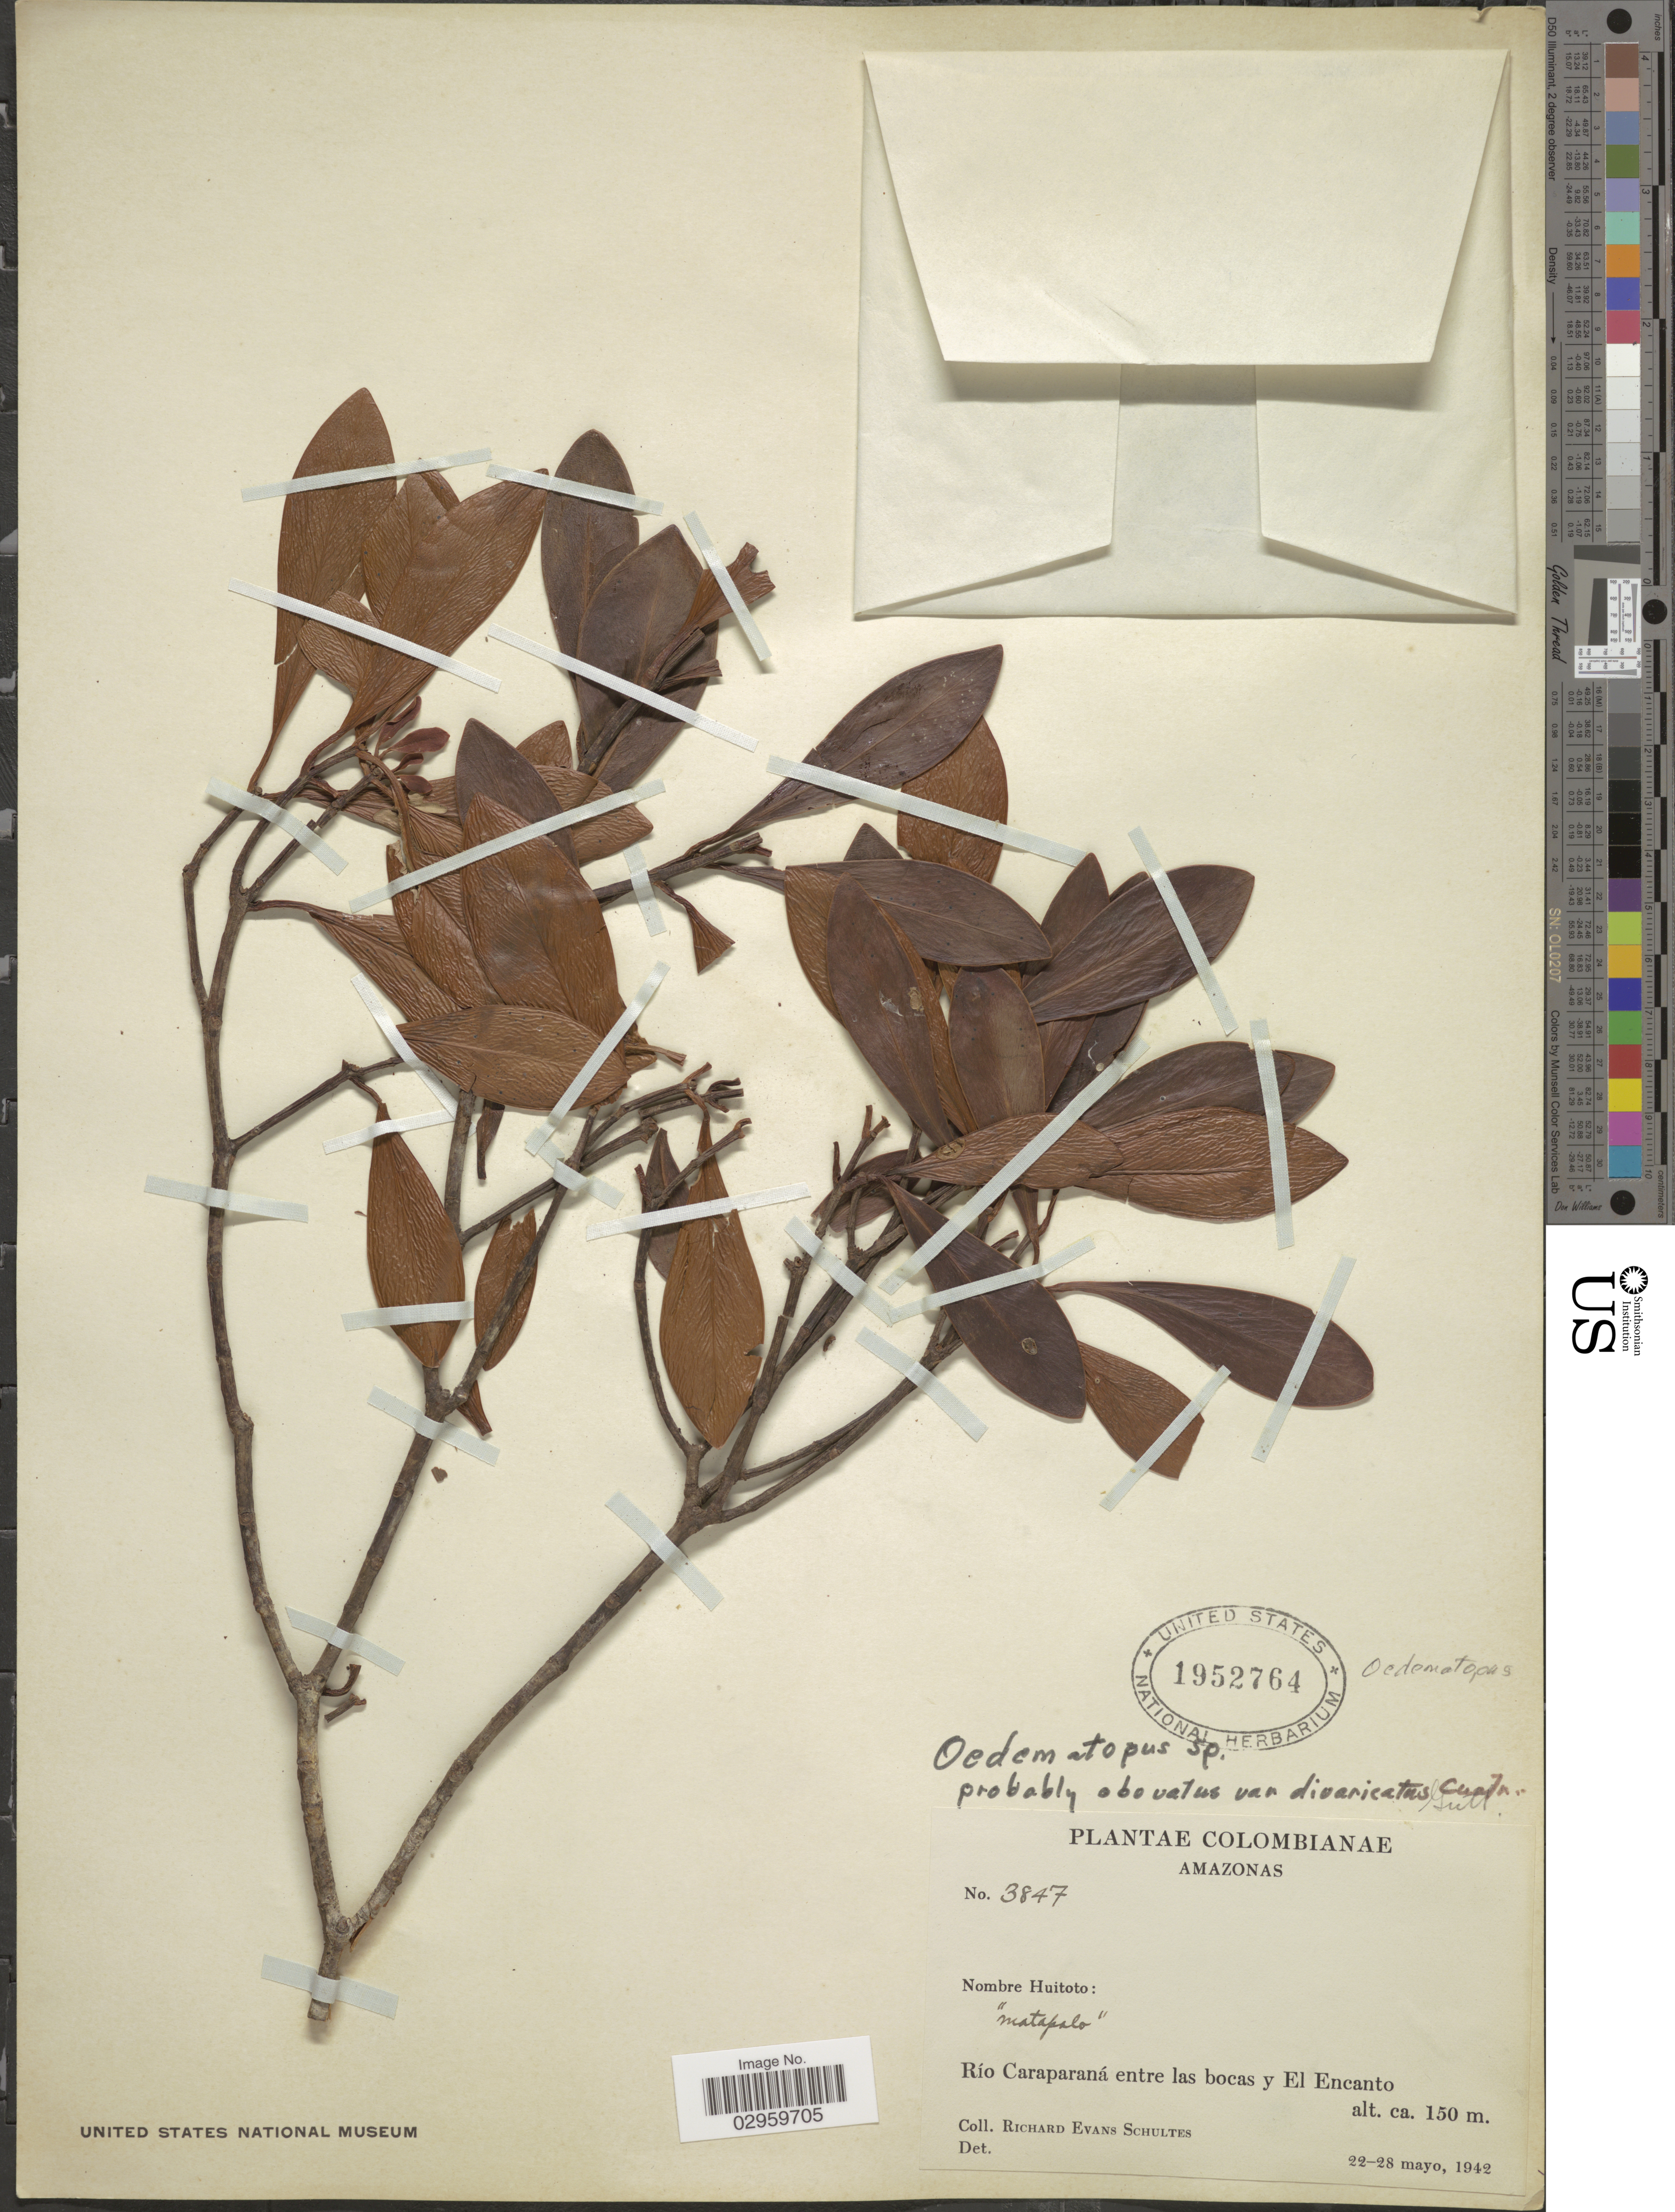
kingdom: Plantae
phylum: Tracheophyta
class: Magnoliopsida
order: Malpighiales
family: Clusiaceae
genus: Clusia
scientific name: Clusia obovata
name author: (Spruce ex Planch. & Triana) Pipoly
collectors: R. E. Schultes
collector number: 3847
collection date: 1942-05-22/1942-05-28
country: Colombia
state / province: Amazônas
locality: Río Caraparaná entre las bocas y El Encanto.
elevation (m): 150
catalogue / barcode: US 1952764